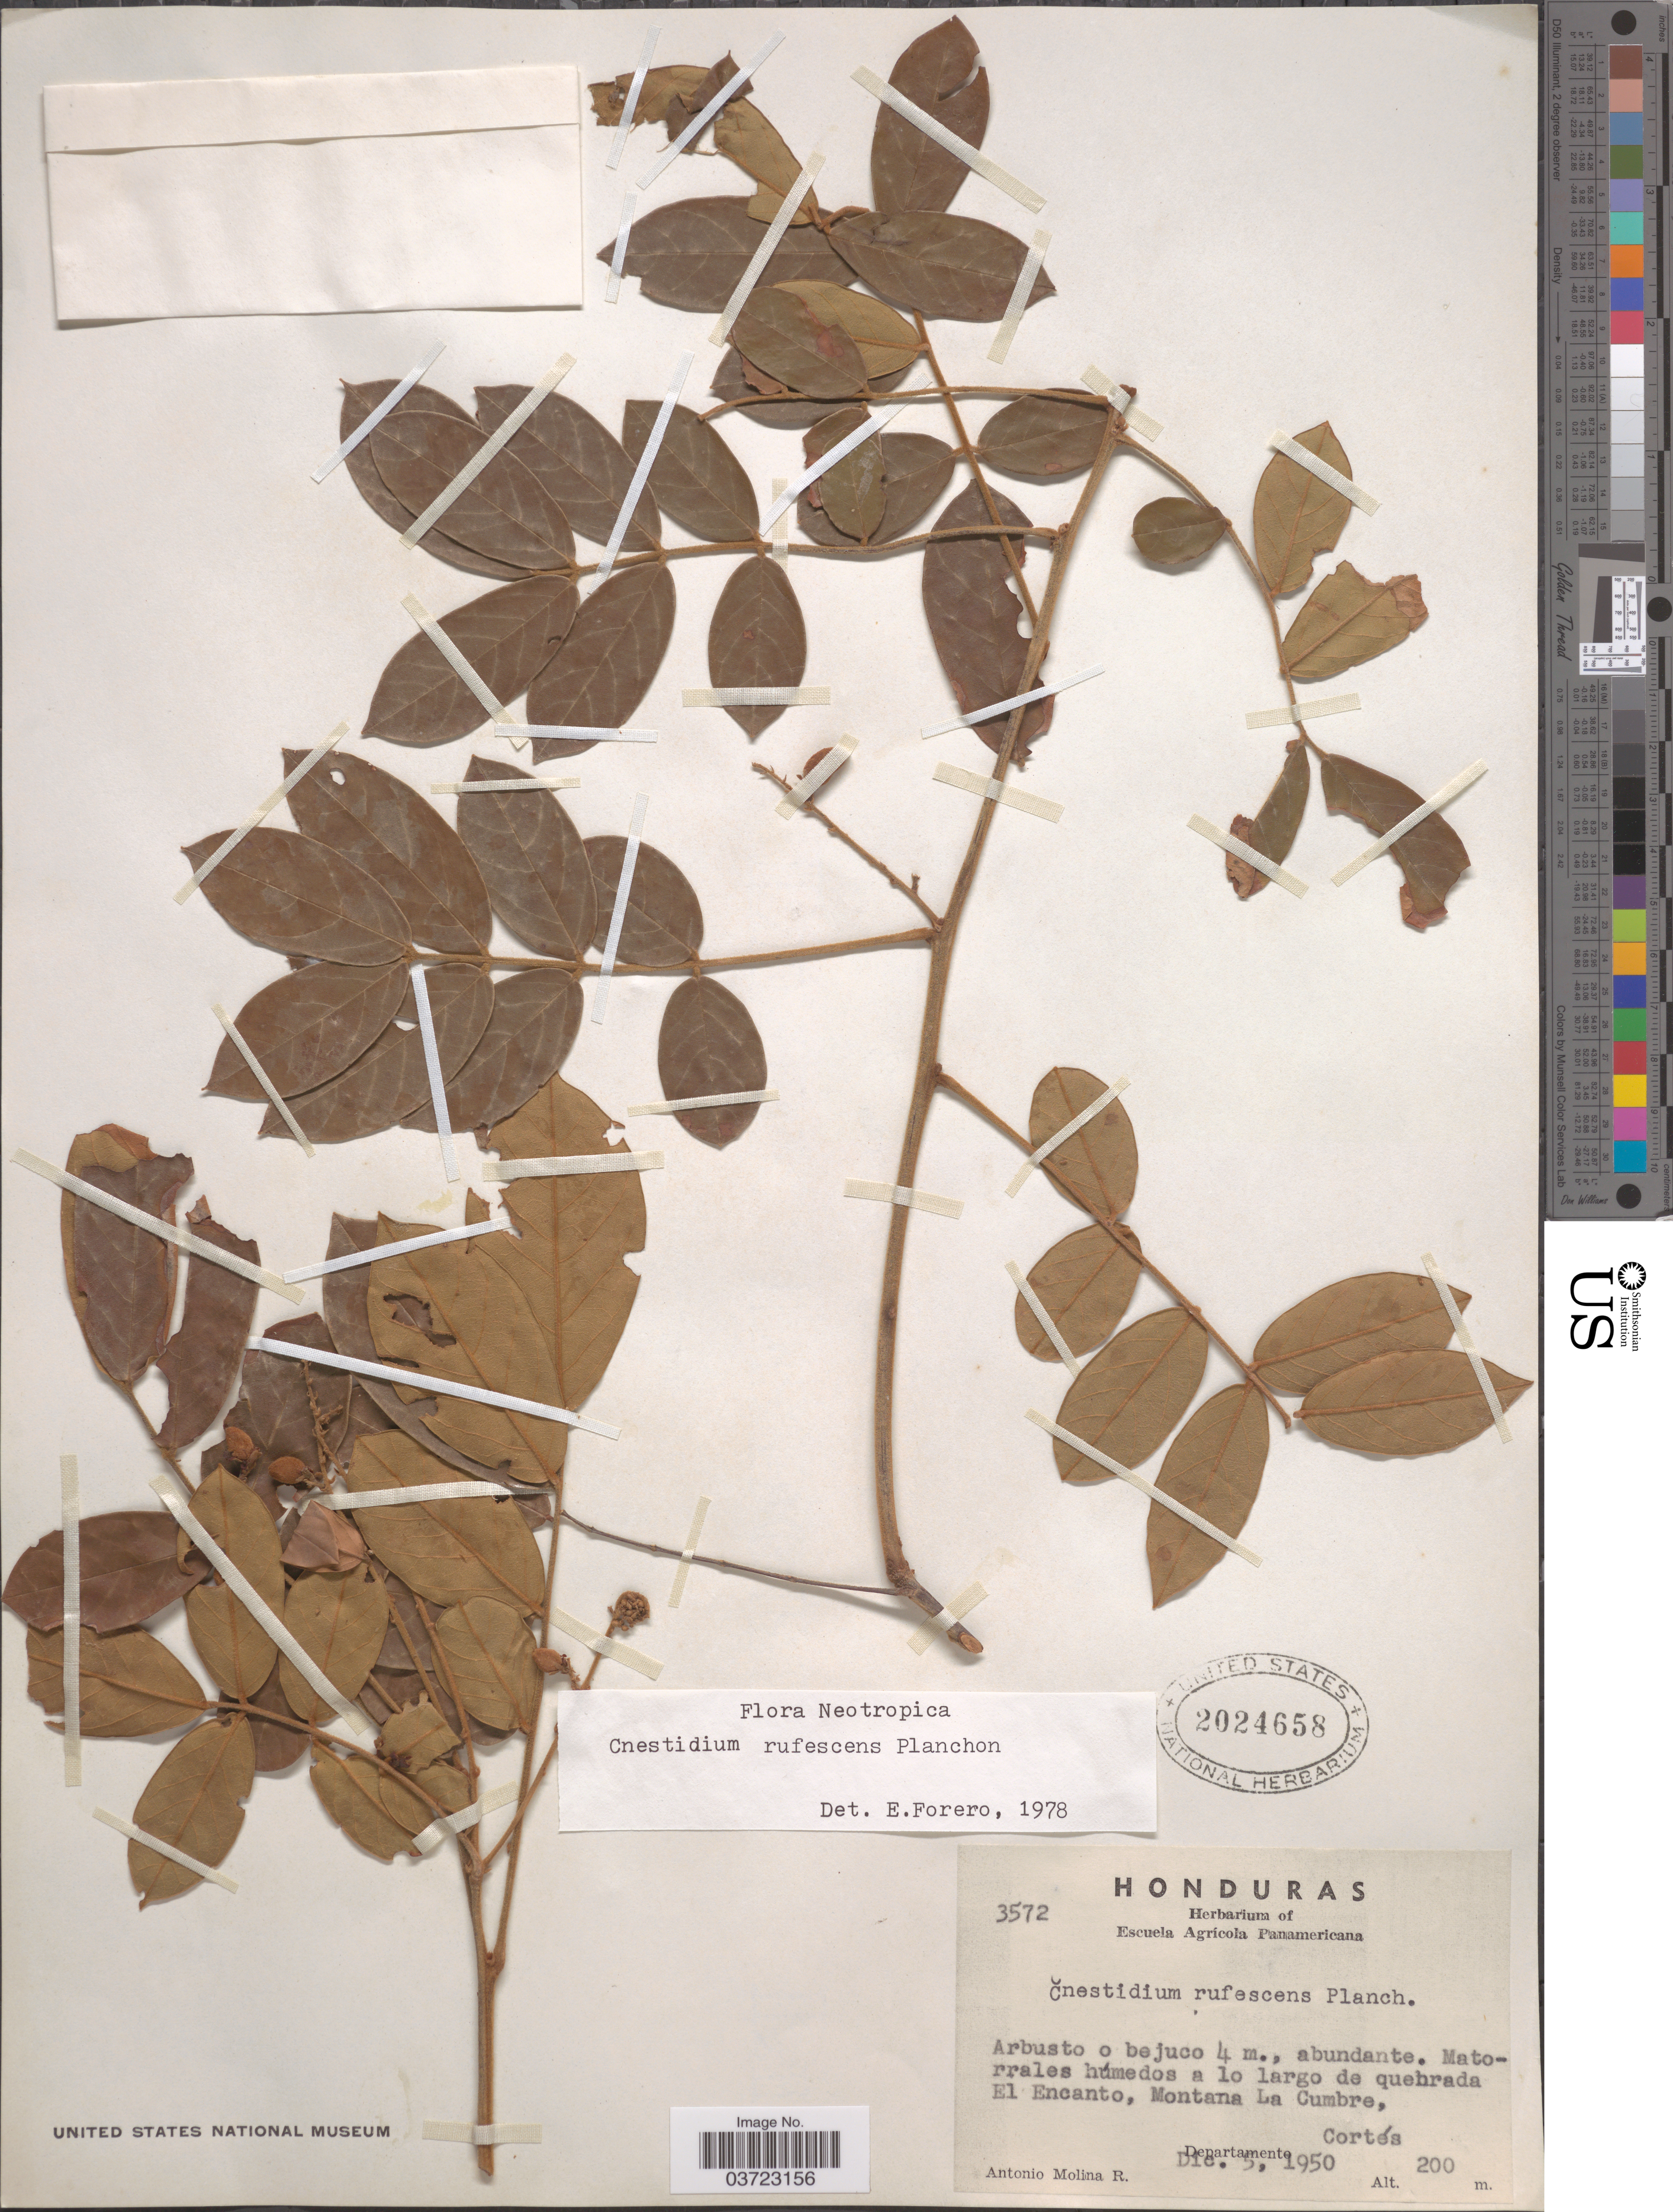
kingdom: Plantae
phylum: Tracheophyta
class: Magnoliopsida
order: Oxalidales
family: Connaraceae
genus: Cnestidium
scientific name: Cnestidium rufescens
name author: Planch.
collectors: A. Molina R.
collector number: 3572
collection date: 1950-12-05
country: Honduras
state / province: Cortes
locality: Matorrales húmedos a lo largo de quebrada El Encanto, Montana La Cumbre, Departamento Cortés.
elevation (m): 200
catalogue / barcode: US 2024658